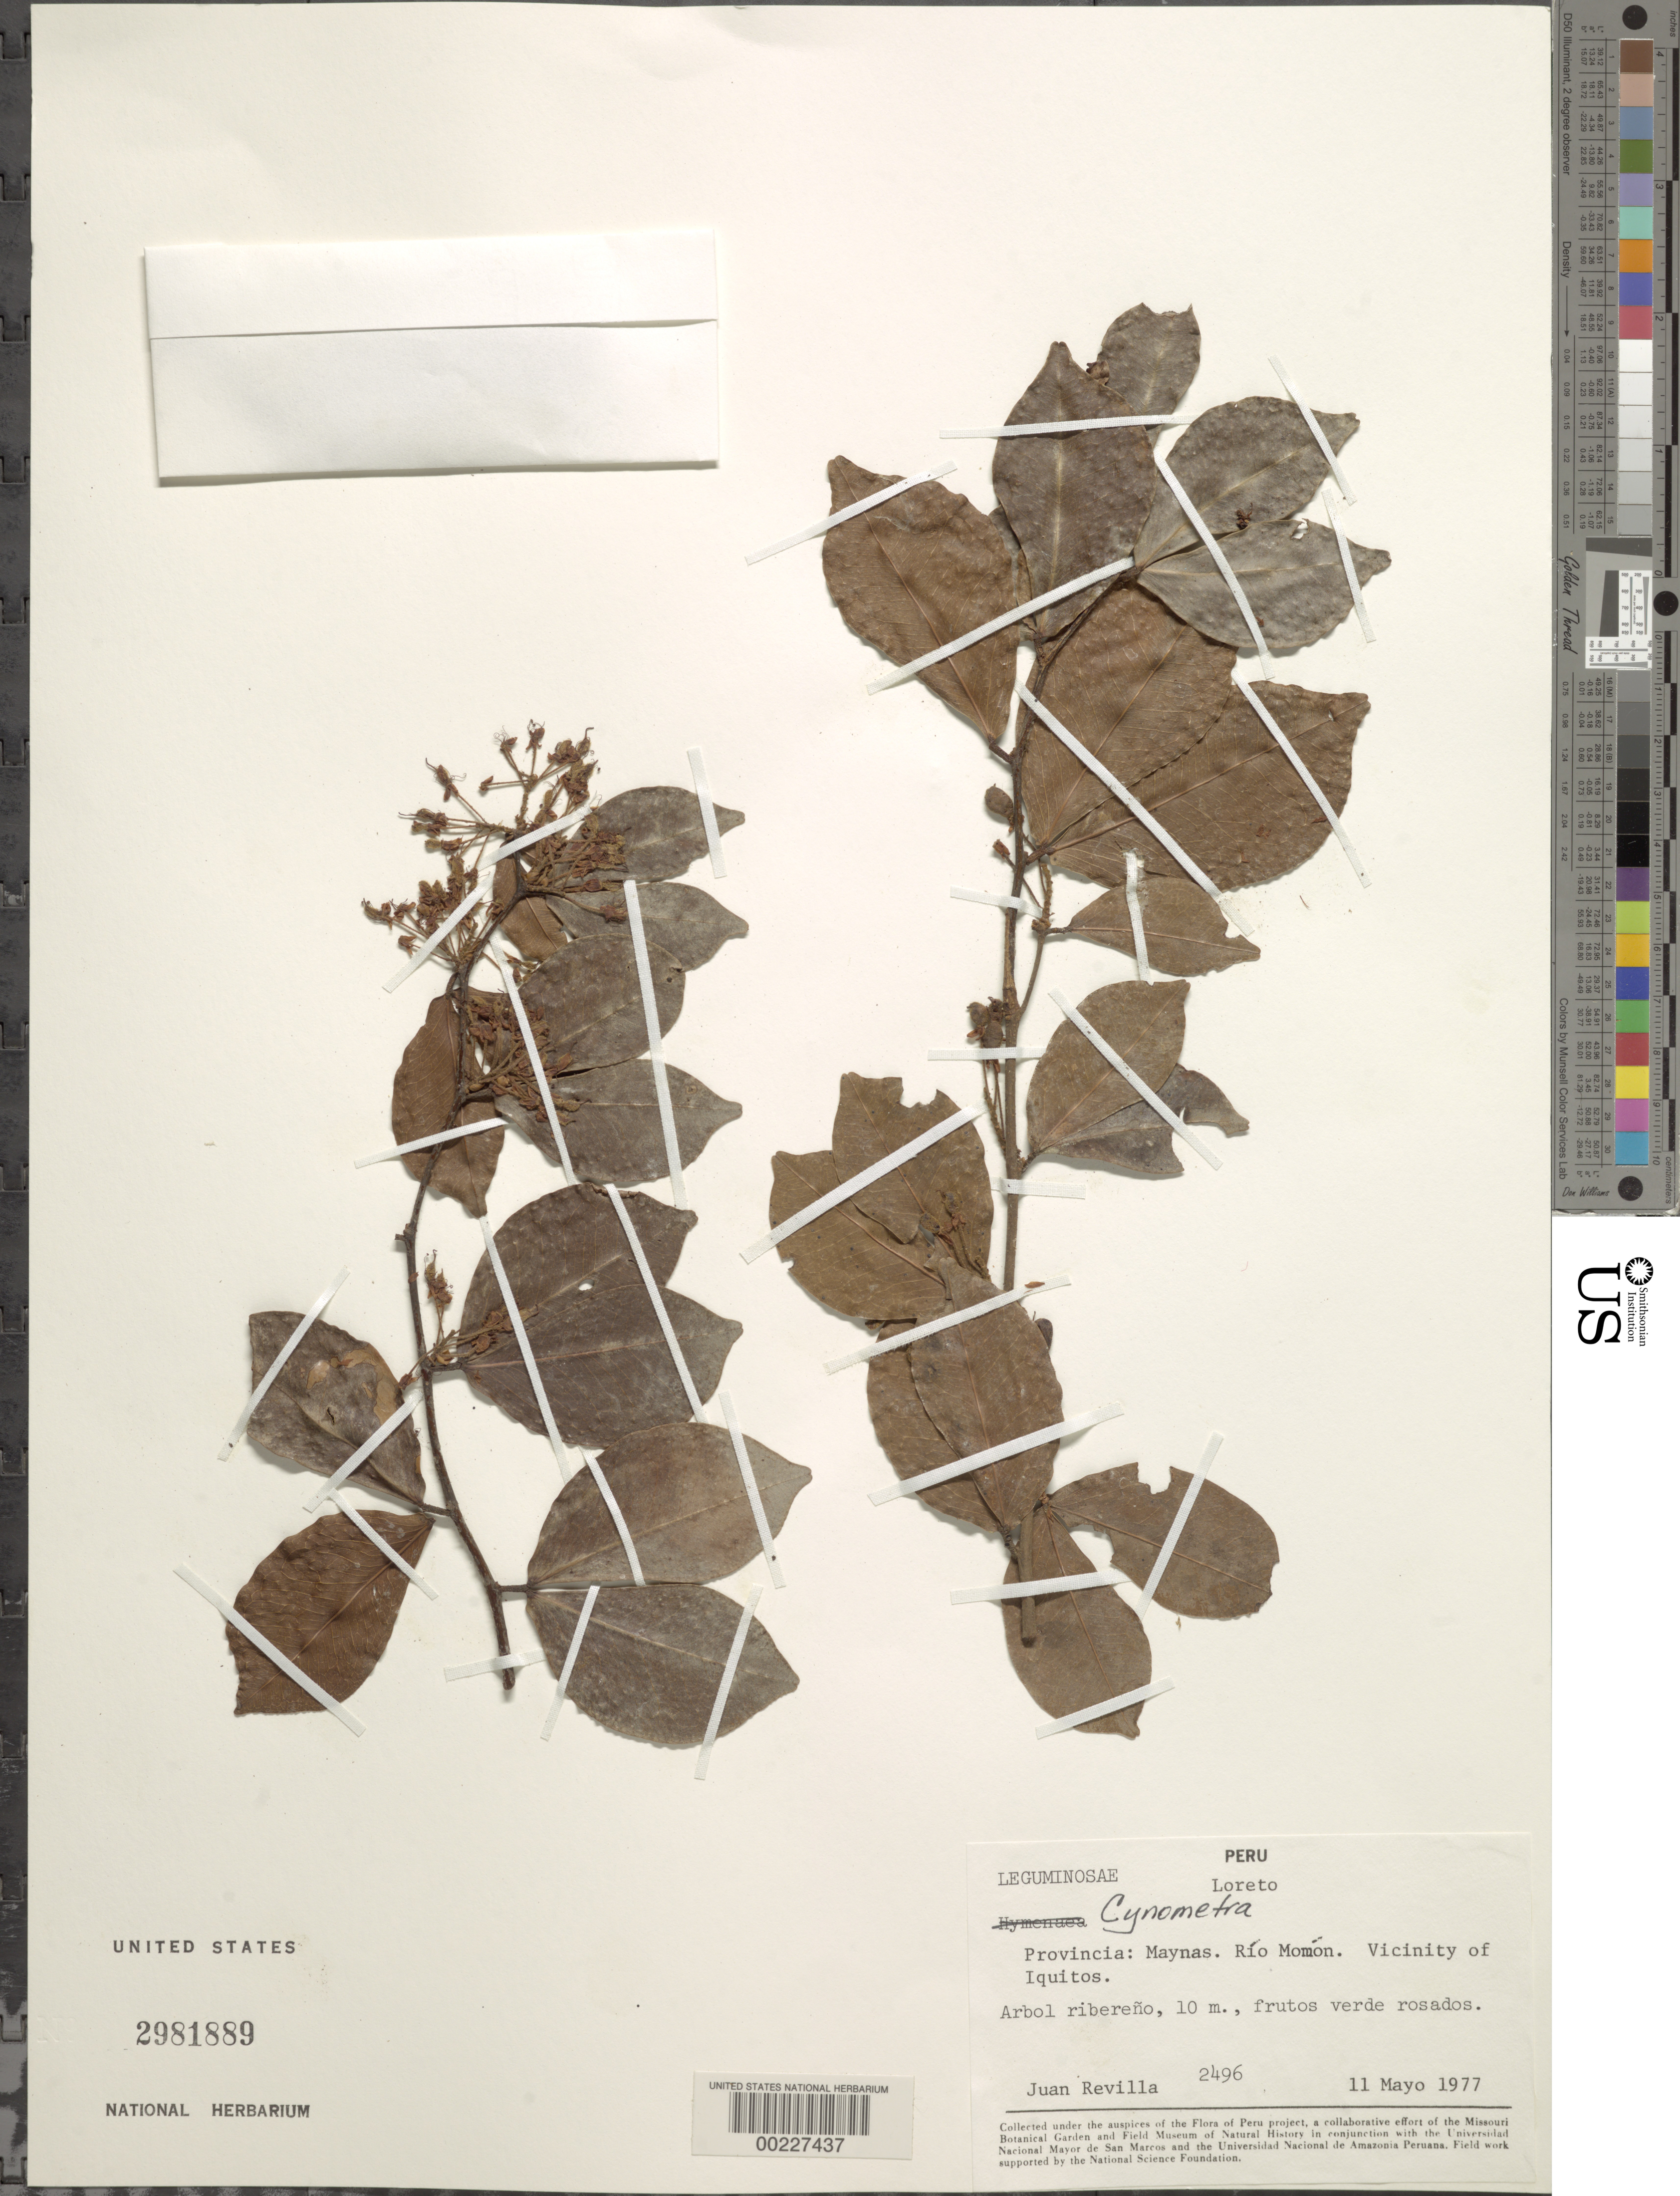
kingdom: Plantae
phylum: Tracheophyta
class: Magnoliopsida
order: Fabales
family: Fabaceae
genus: Cynometra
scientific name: Cynometra sp.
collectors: J. Revilla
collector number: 2496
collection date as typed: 11 May 1977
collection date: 1977-05-11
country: Peru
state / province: Loreto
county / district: Maynas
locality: Rio momon; vicinity of iquitos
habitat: River bank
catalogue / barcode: US 2981889